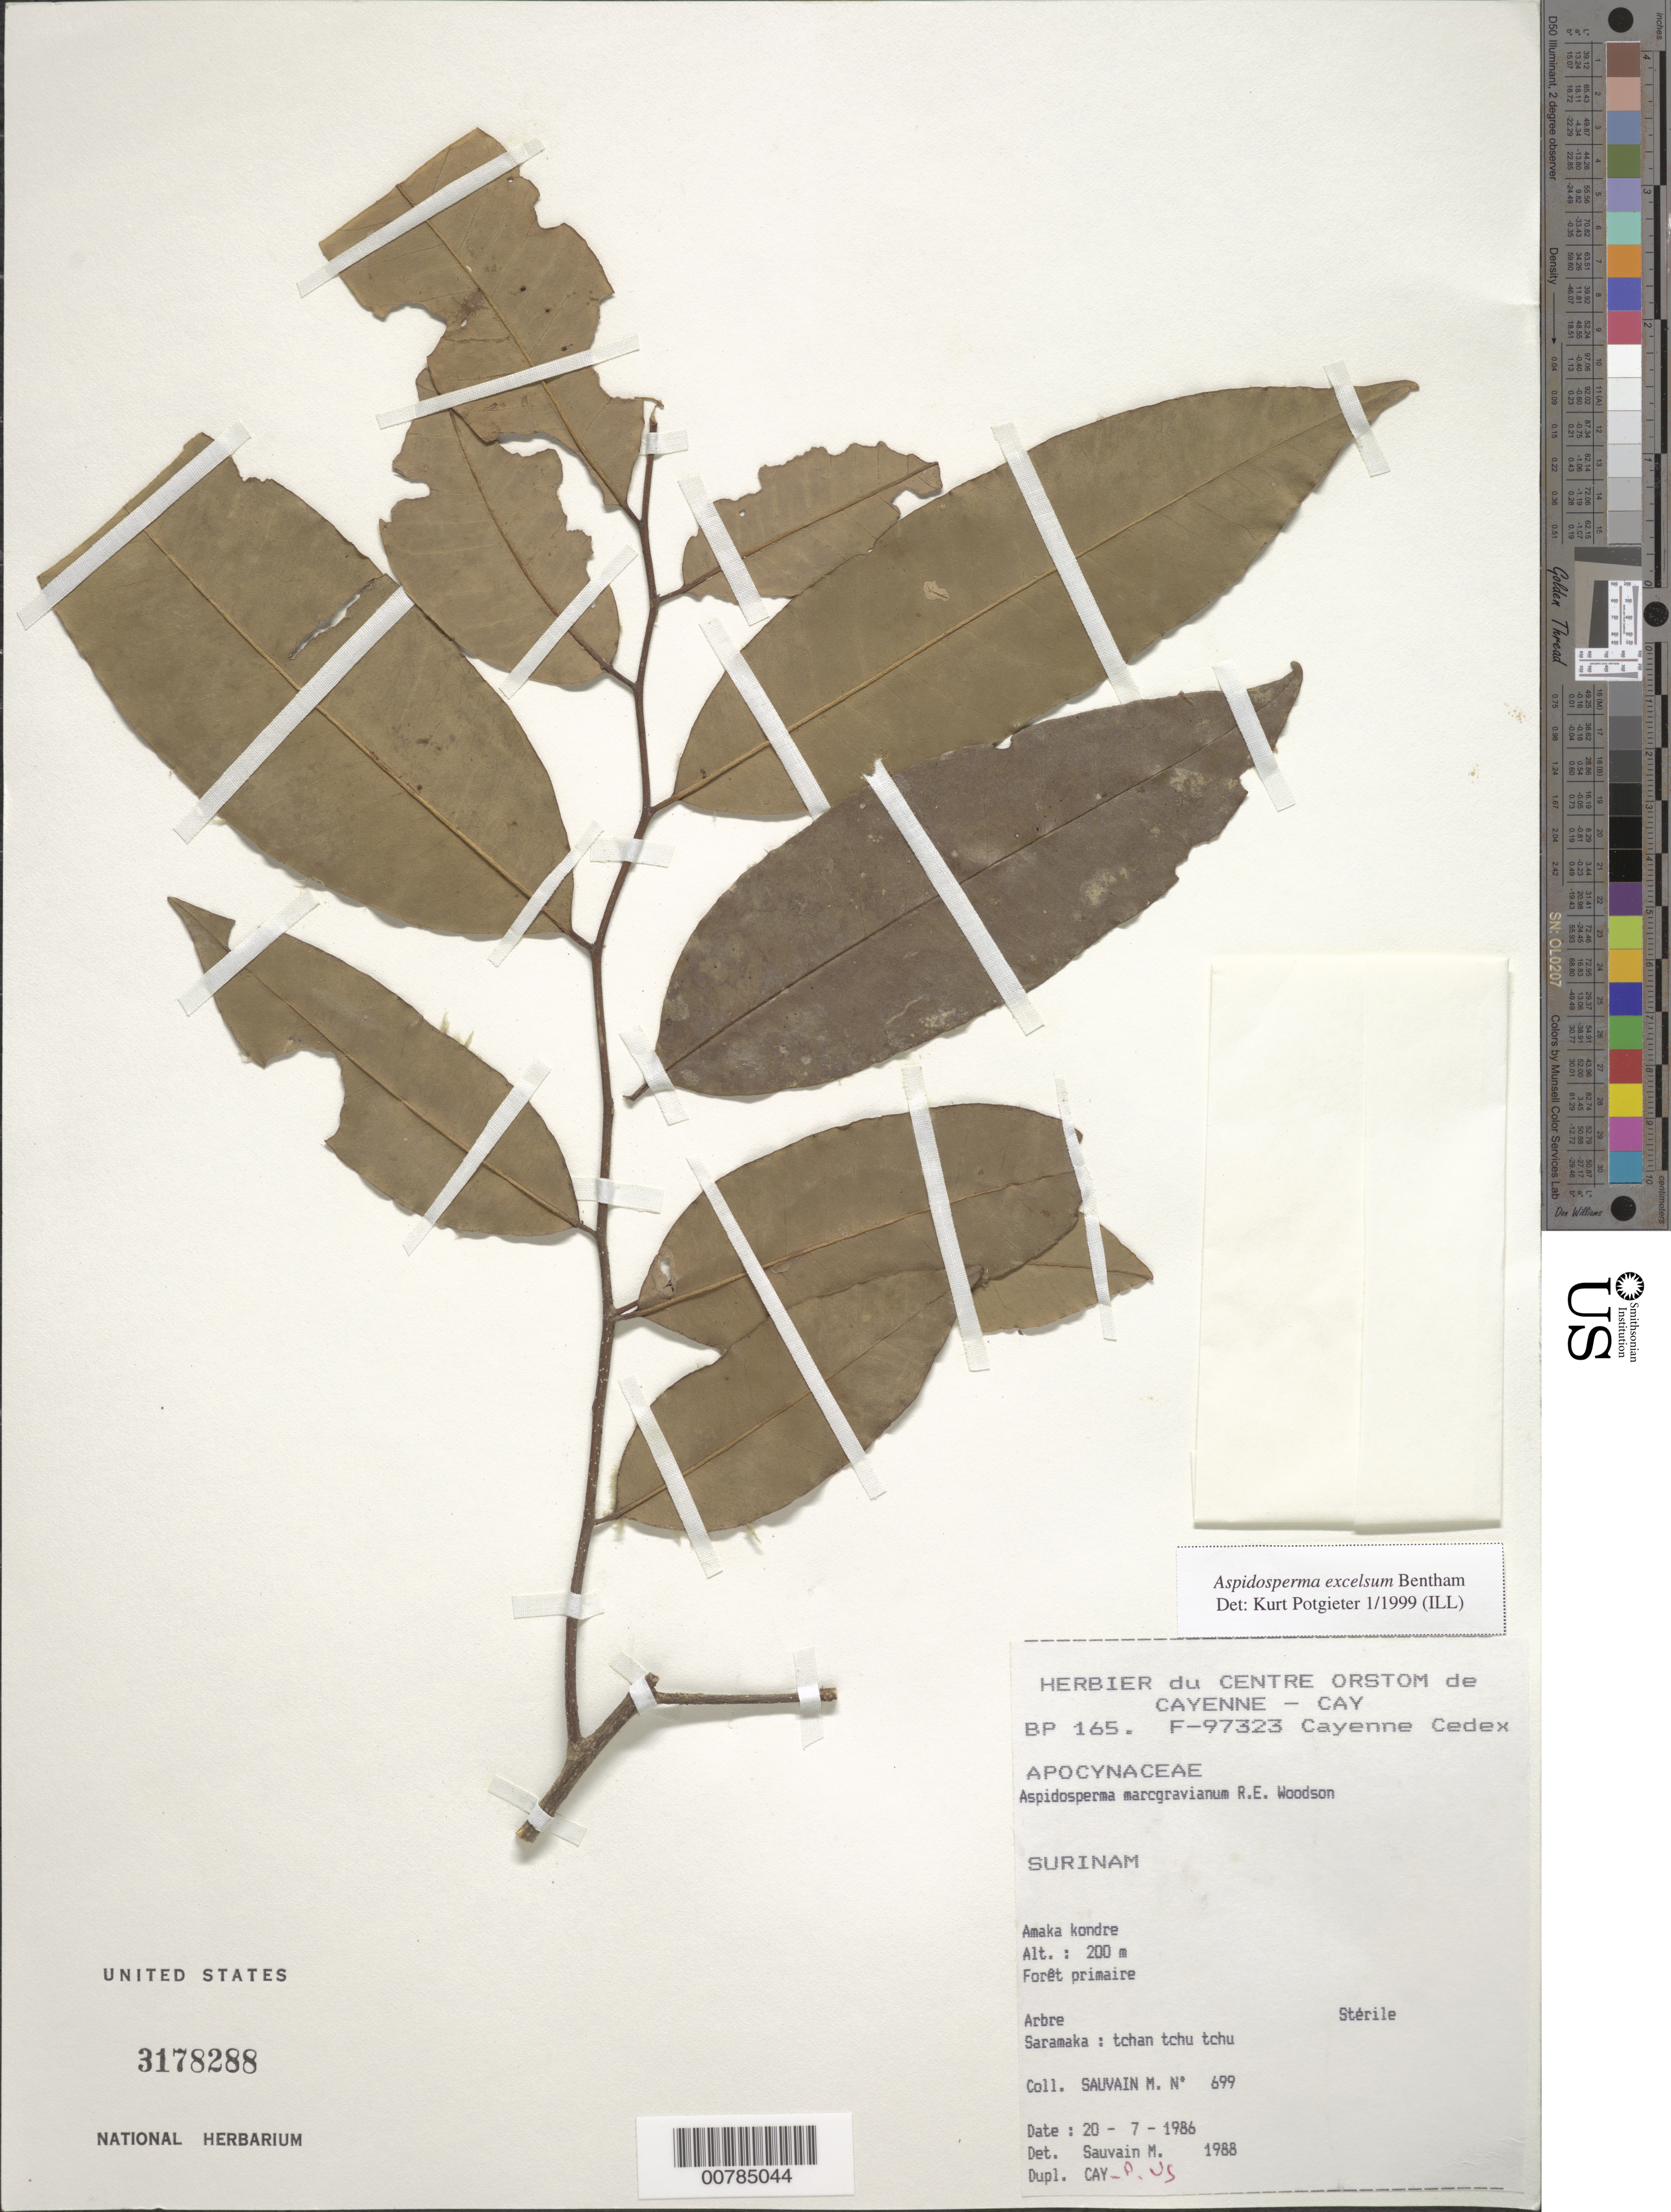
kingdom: Plantae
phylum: Tracheophyta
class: Magnoliopsida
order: Gentianales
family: Apocynaceae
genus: Aspidosperma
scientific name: Aspidosperma excelsum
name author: Benth.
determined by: Potgieter, K.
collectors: M. Sauvain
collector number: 699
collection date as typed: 20-Jul-86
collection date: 1986-07-20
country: Suriname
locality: Amaka kondre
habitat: Forêt primaire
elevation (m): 200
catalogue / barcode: US 3178288